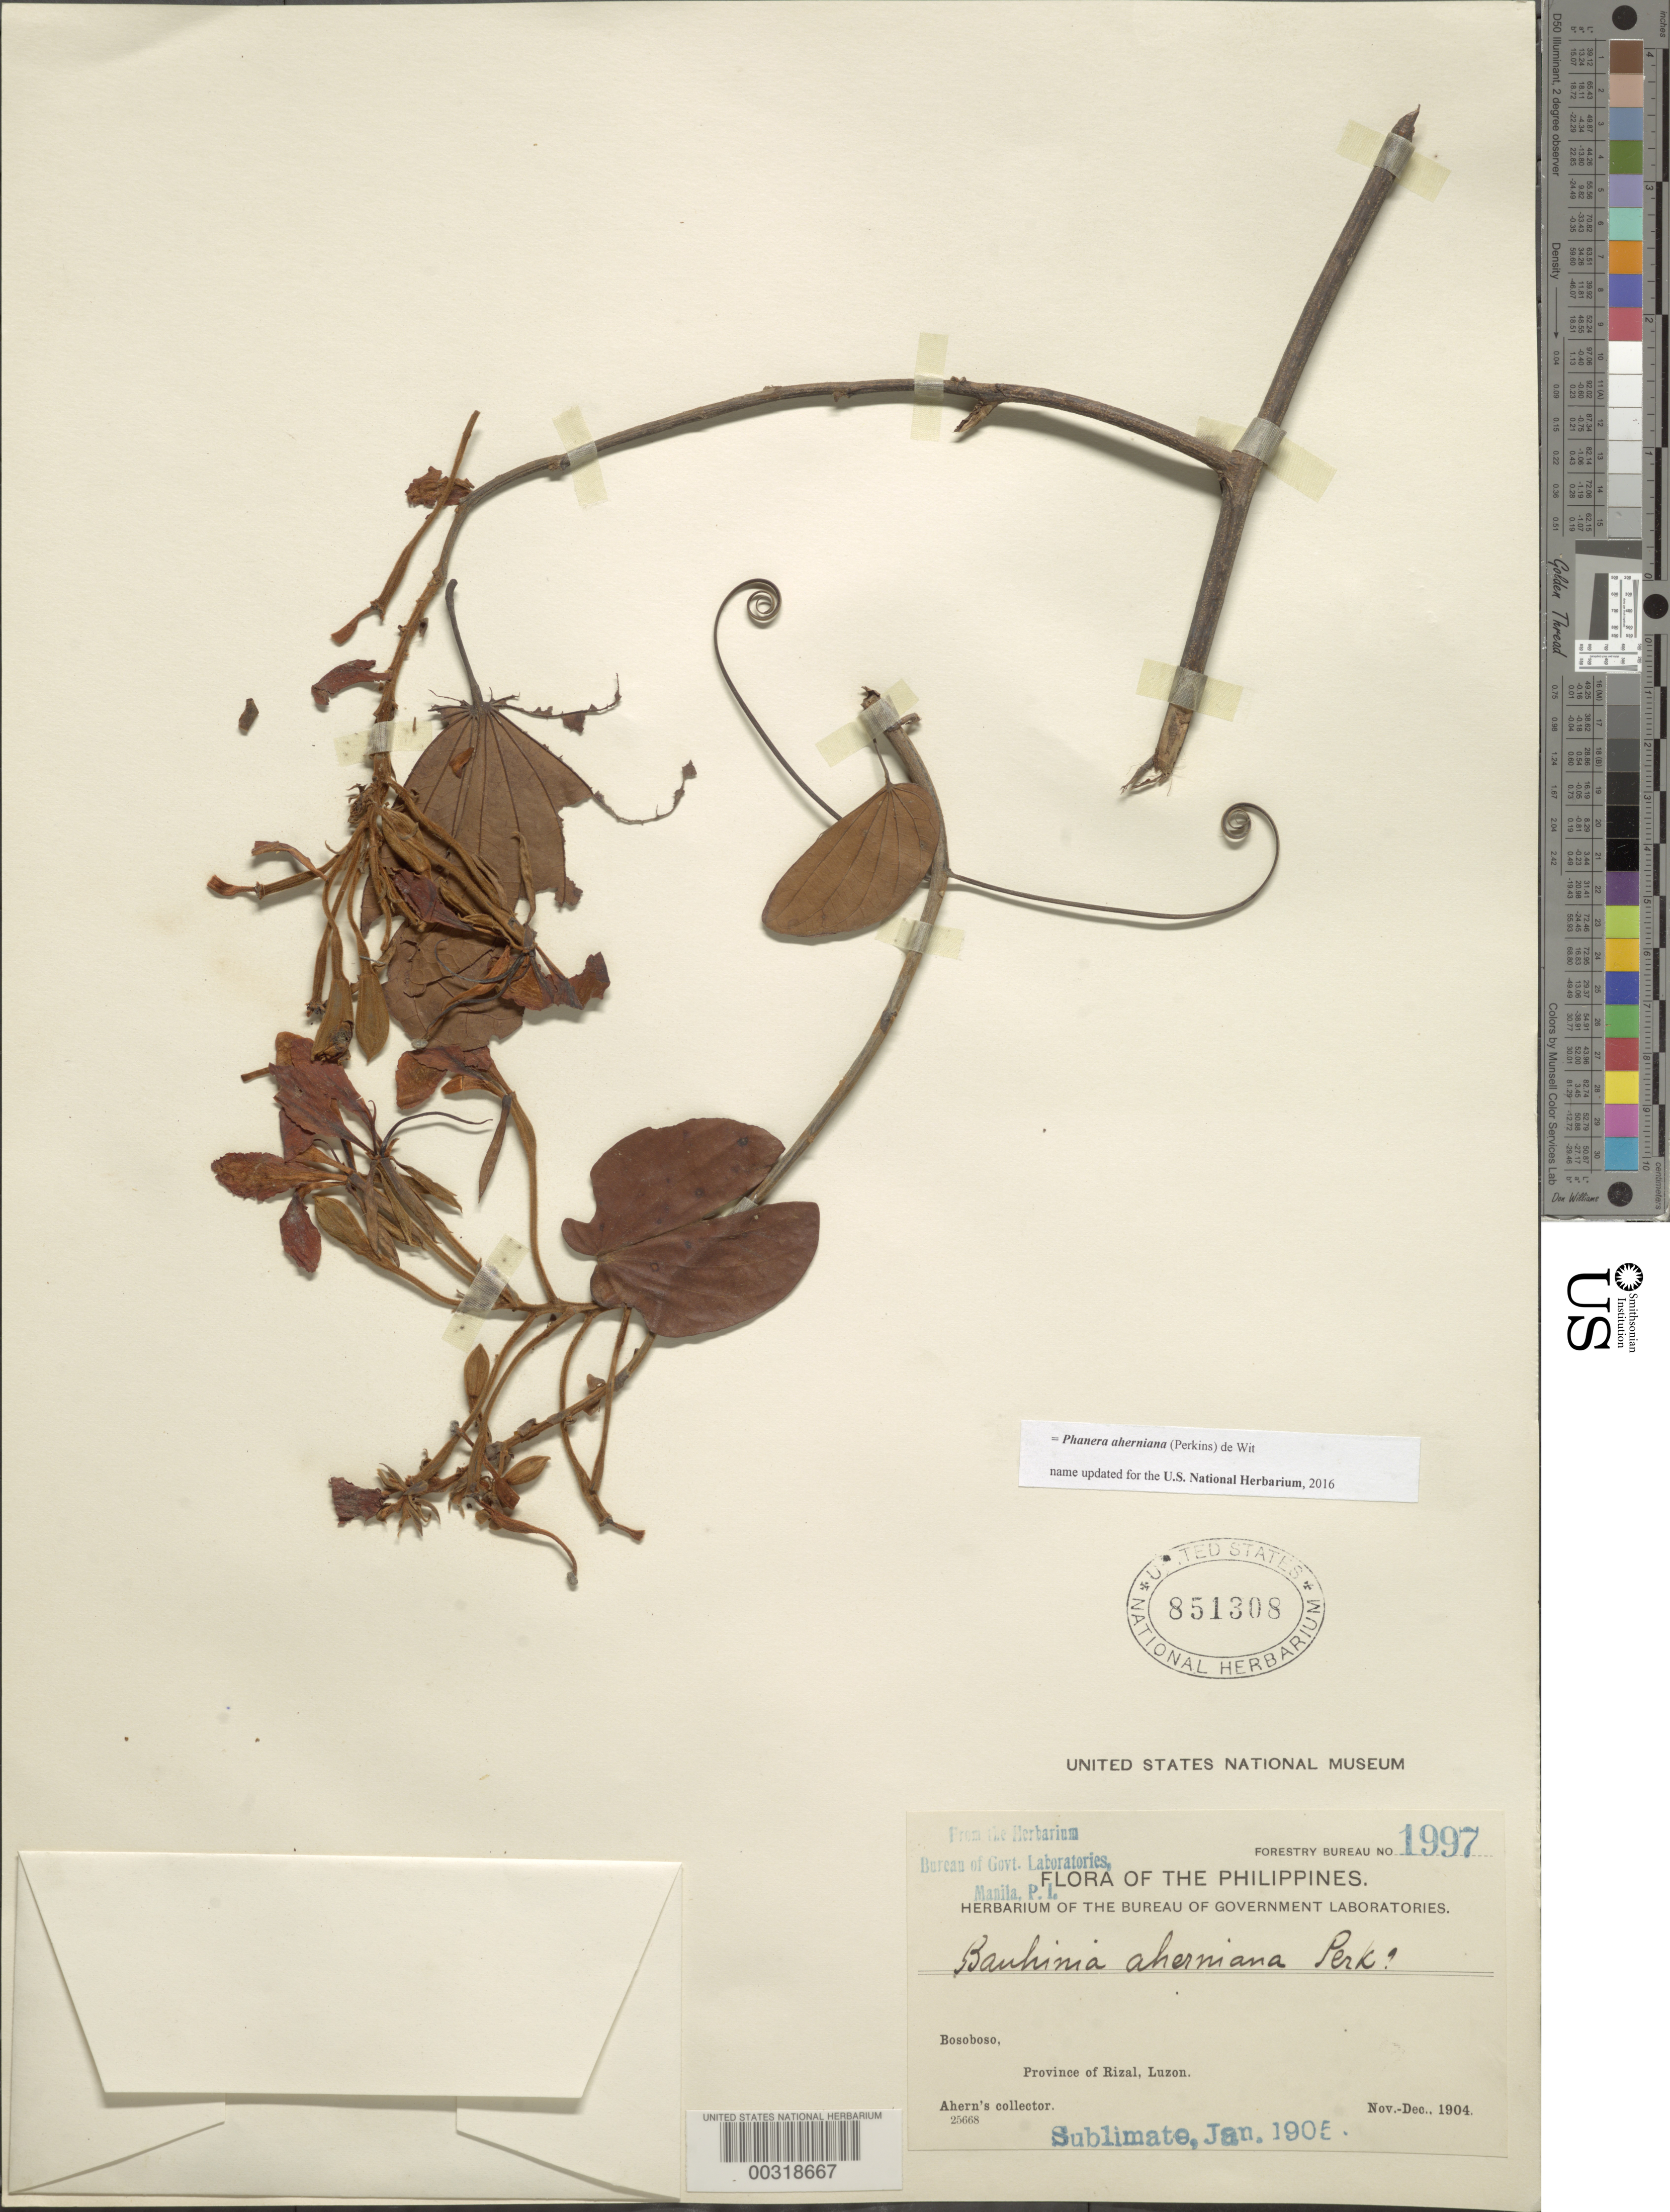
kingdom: Plantae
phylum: Tracheophyta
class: Magnoliopsida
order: Fabales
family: Fabaceae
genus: Phanera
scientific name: Phanera aherniana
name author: (G. Perkins) de Wit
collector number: Forestry Bureau No. 1997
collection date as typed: Nov 1904 to -- Dec 1904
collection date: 1904-11/1904-12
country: Philippines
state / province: Calabarzon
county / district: Rizal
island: Luzon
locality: Bosoboso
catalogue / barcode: US 851308